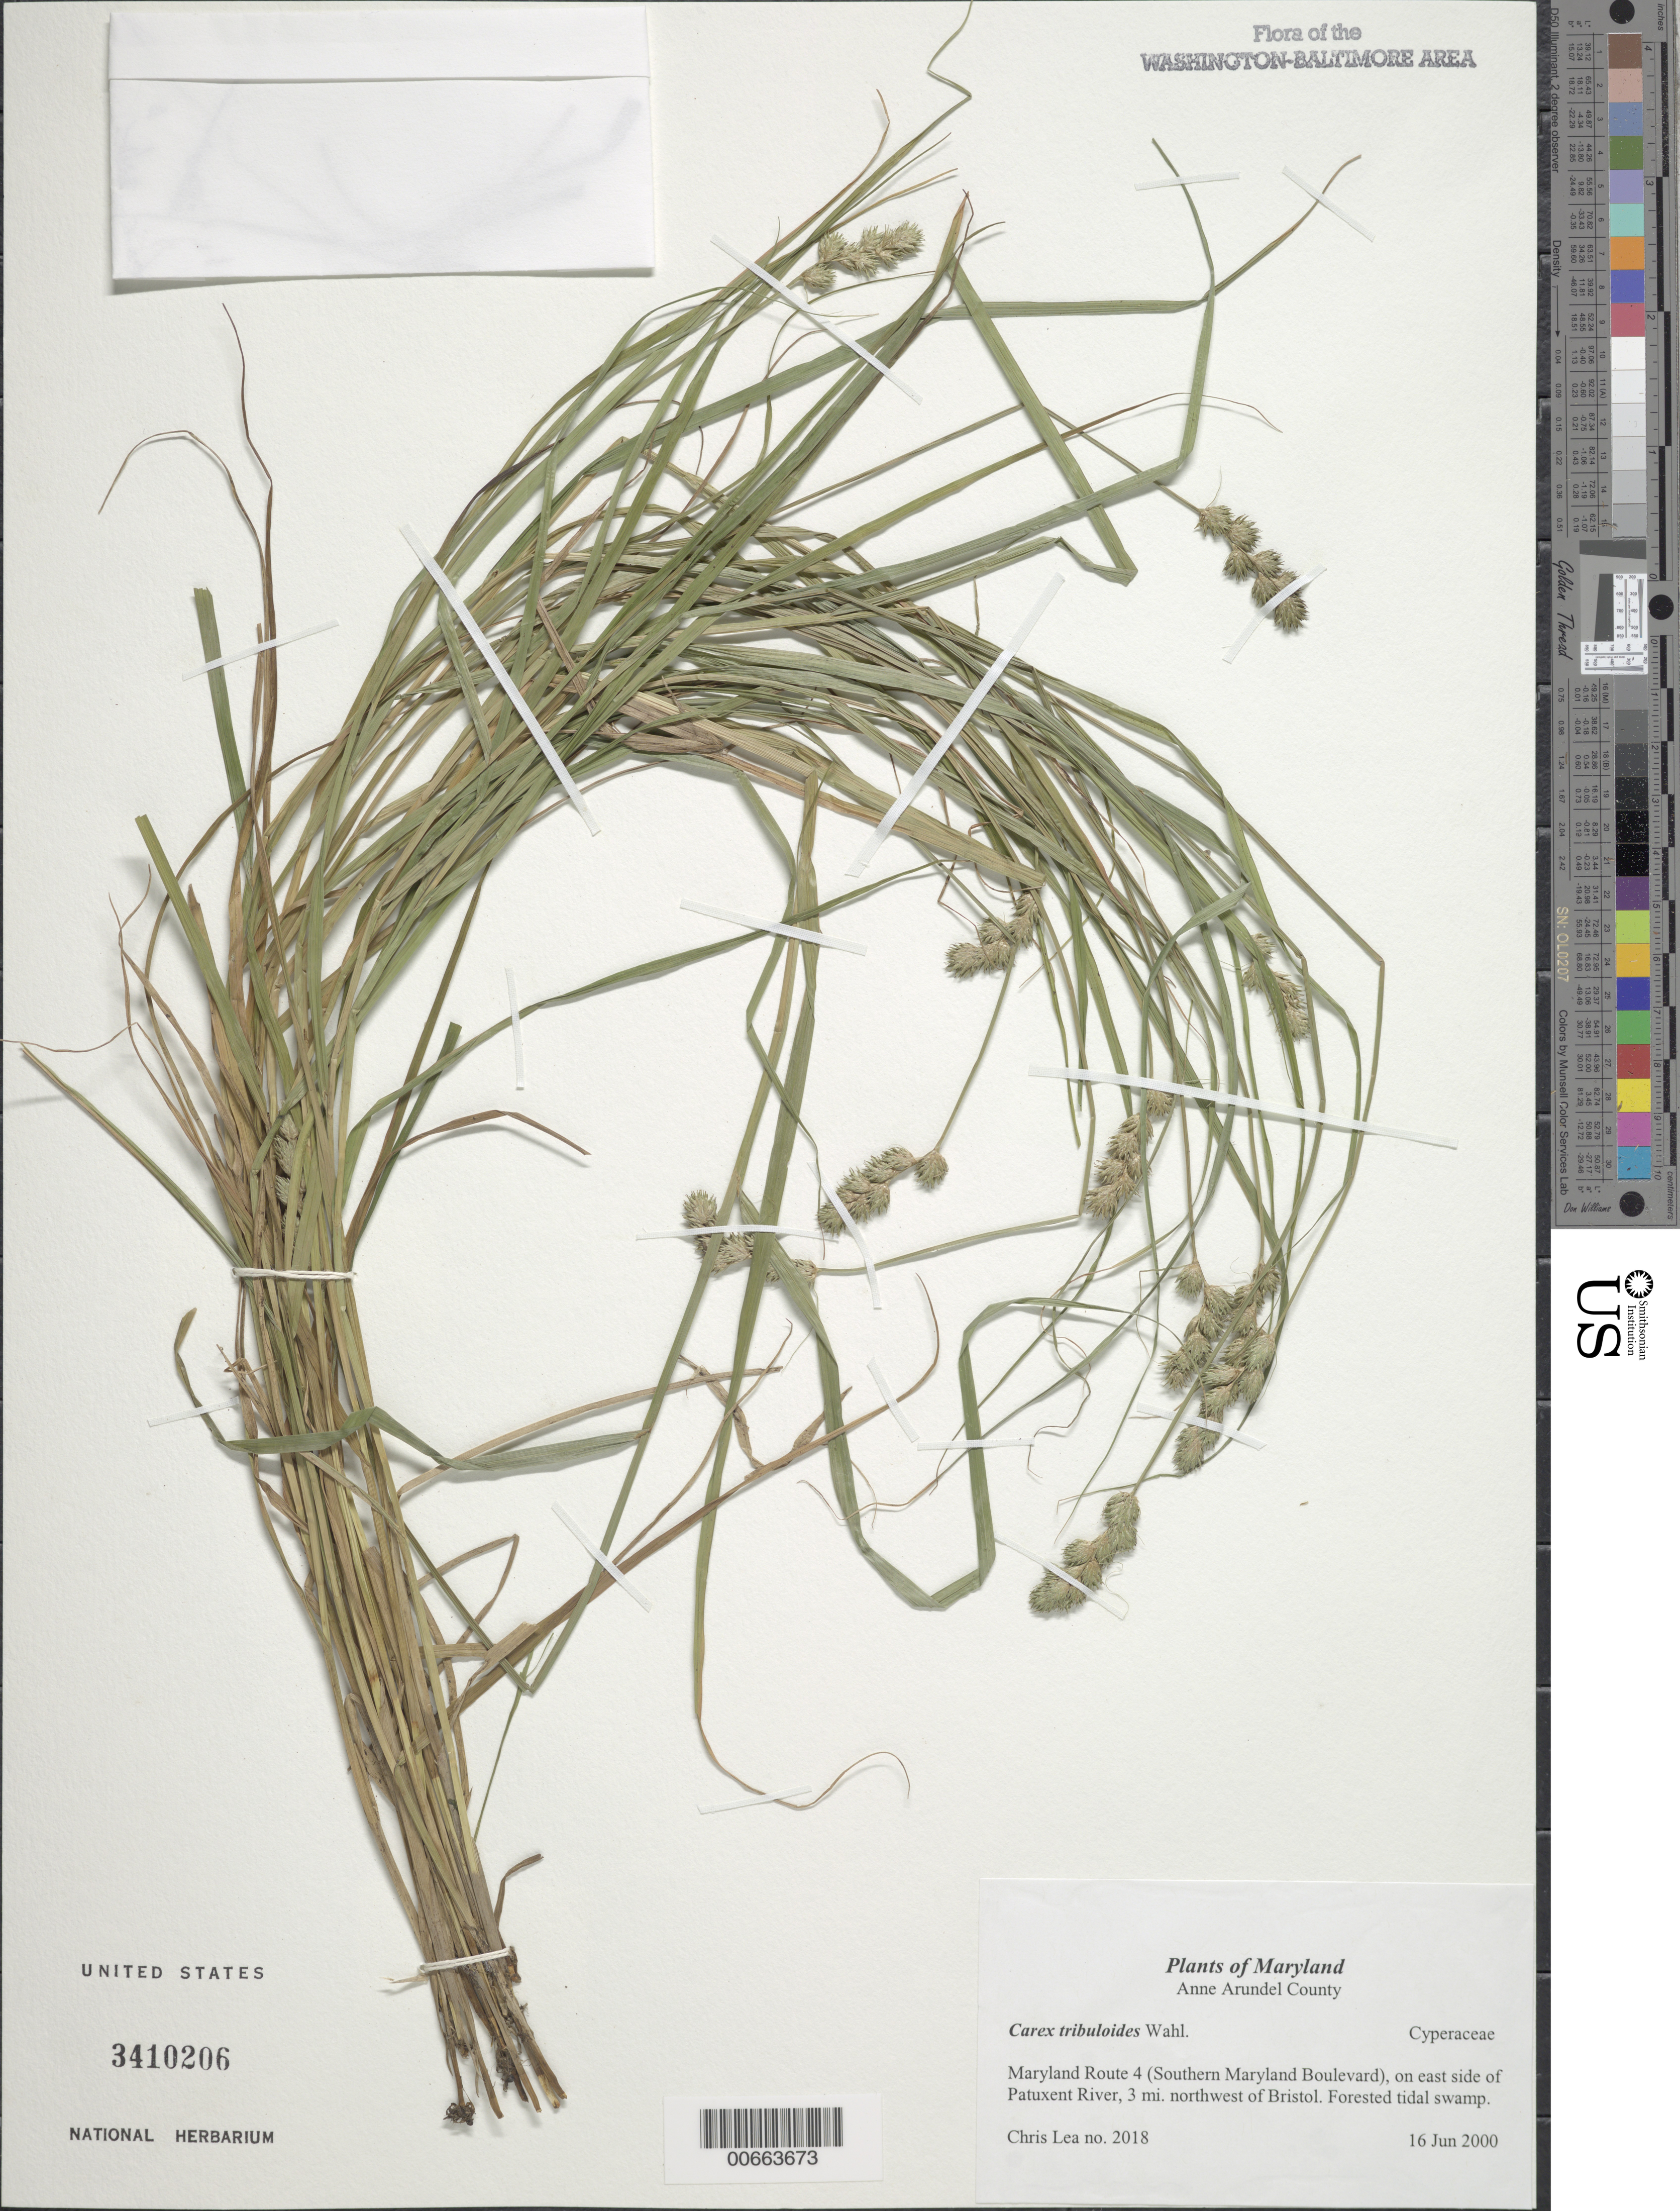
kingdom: Plantae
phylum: Tracheophyta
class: Liliopsida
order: Poales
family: Cyperaceae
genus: Carex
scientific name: Carex tribuloides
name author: Wahlenb.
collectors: C. Lea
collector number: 2018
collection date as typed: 16 Jun 2000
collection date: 2000-06-16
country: United States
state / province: Maryland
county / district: Anne Arundel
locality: Maryland Route 4 (Southern Maryland Boulevard), on east side of Patuxent River, 3 mi. northwest of Bristol.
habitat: Forest tidal swamp.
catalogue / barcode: US 3410206